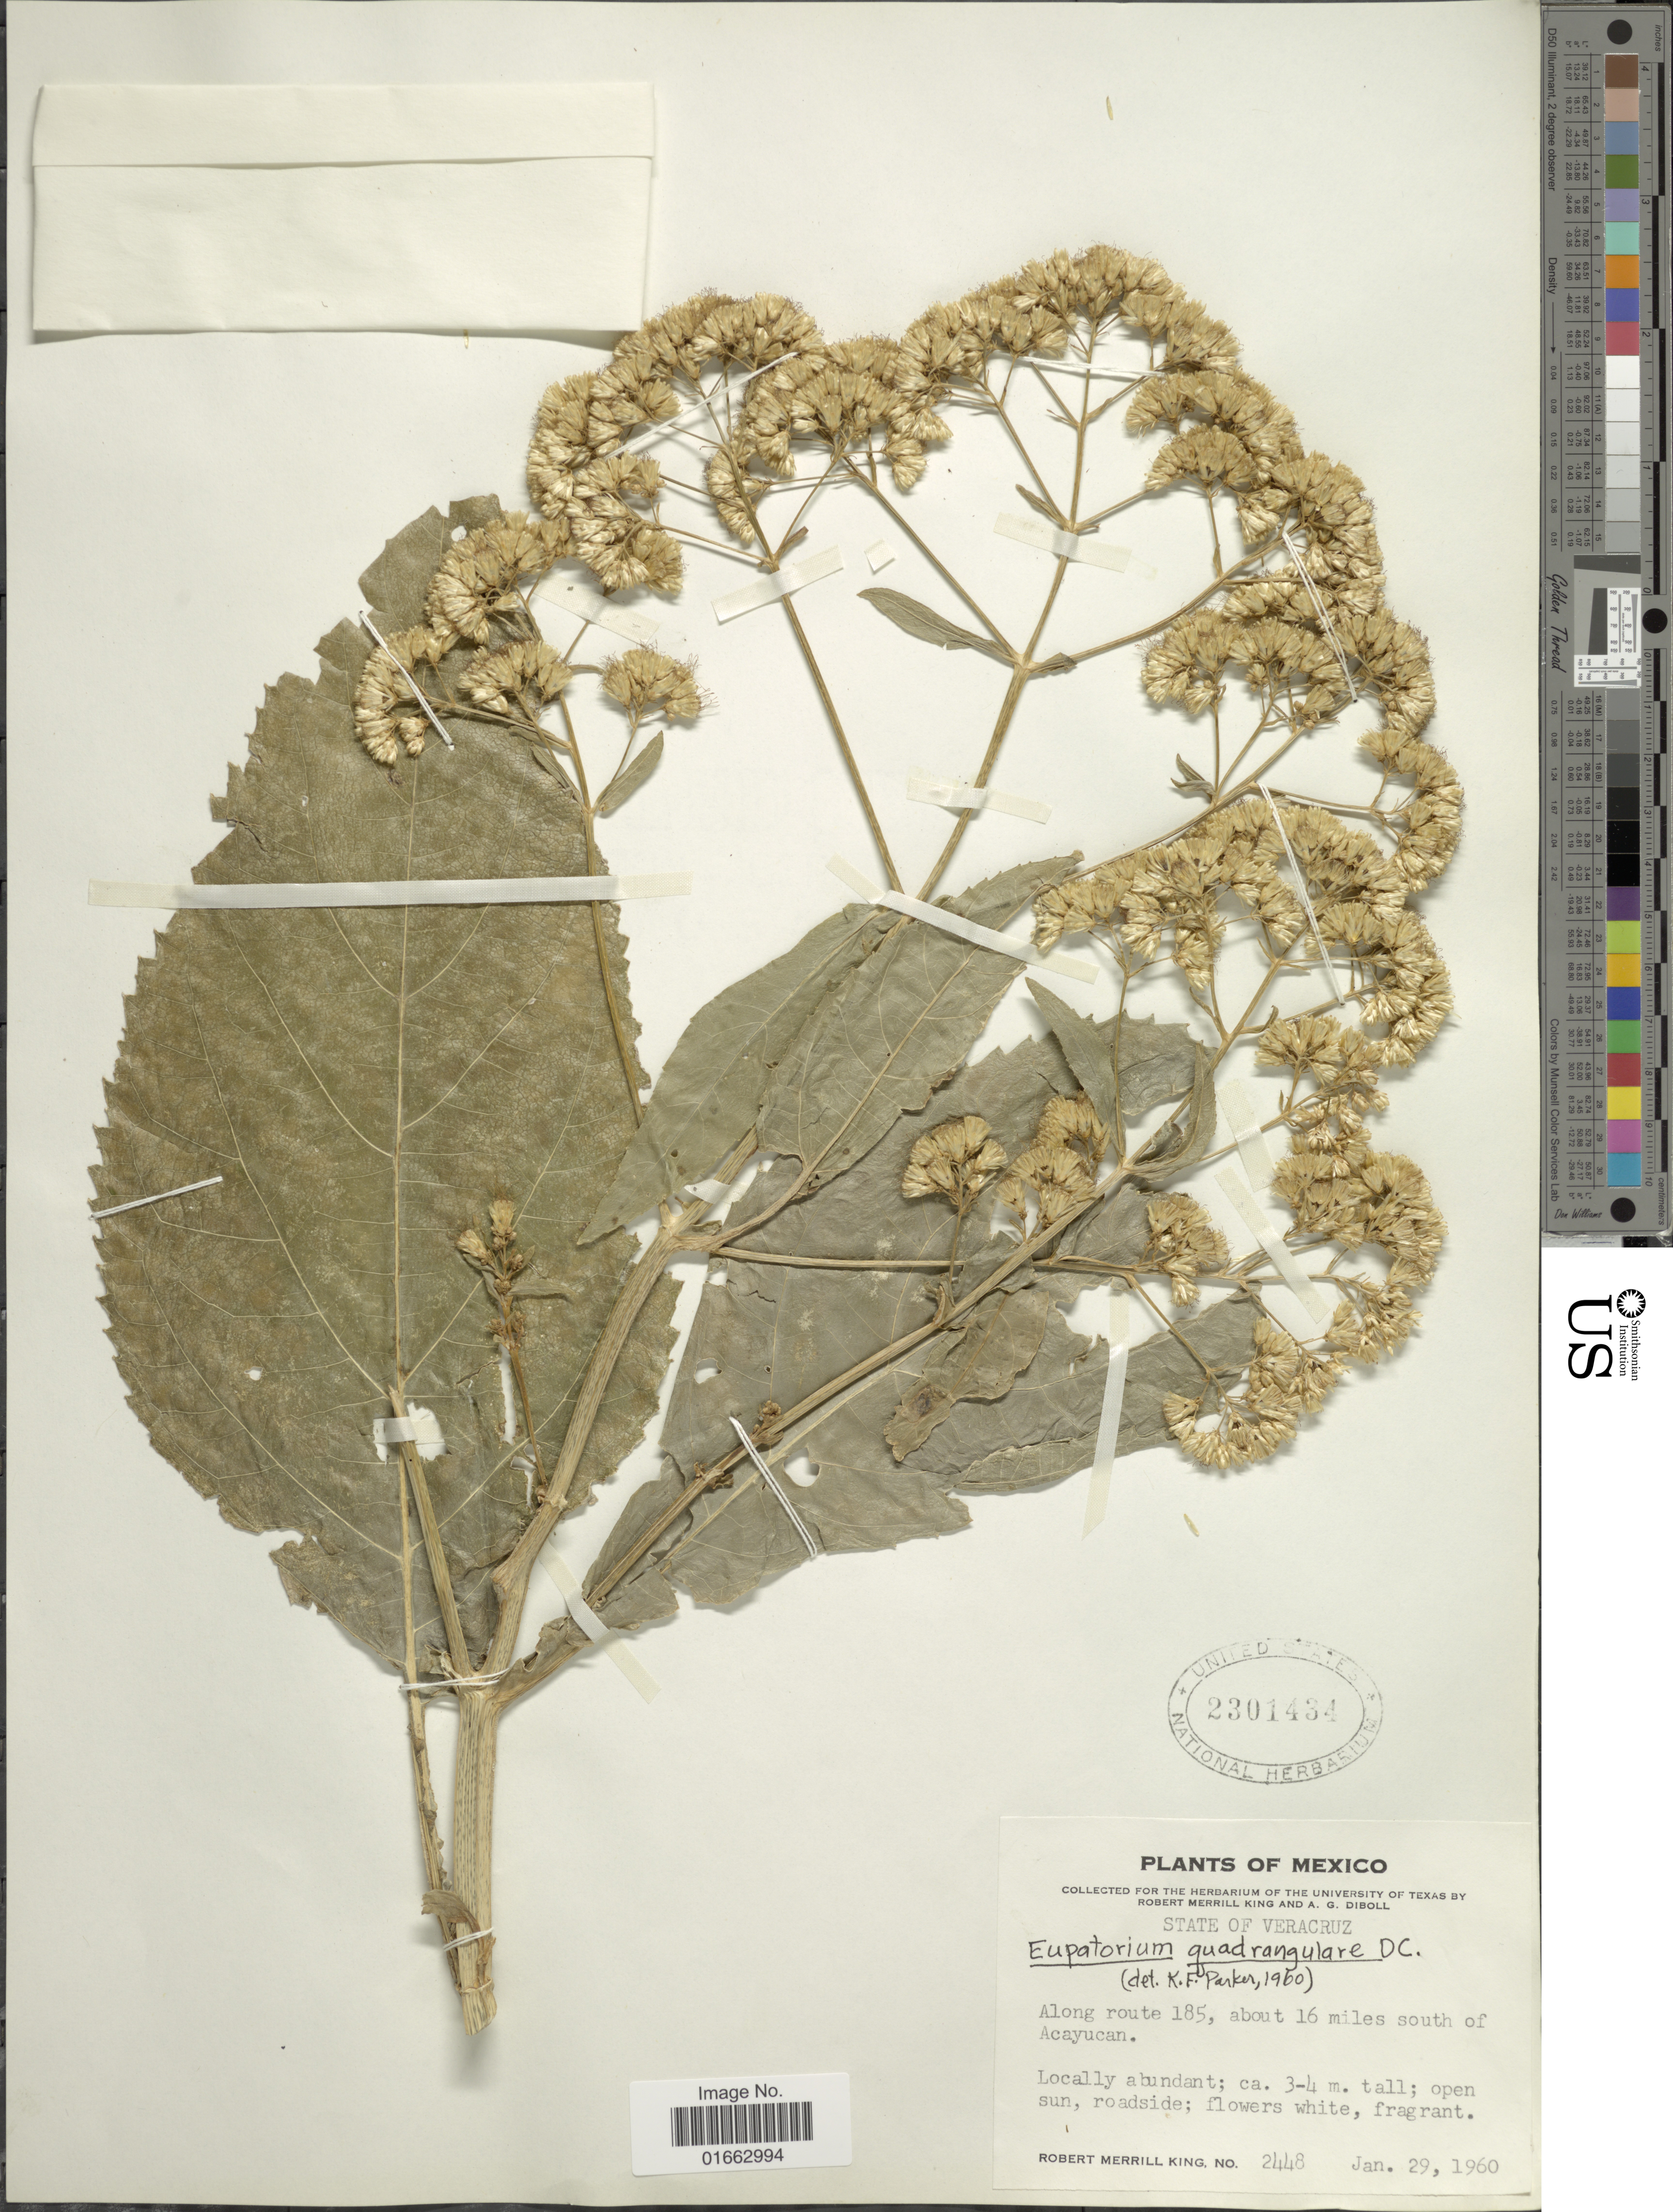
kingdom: Plantae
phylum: Tracheophyta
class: Magnoliopsida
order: Asterales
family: Asteraceae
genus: Critonia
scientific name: Critonia quadrangularis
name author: (DC.) R.M. King & H. Rob.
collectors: R. M. King & A. Diboll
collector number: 2448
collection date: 1960-01-29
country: Mexico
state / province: Veracruz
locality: State of Veracruz, along route 185, about 16 miles south of Acayucan; open sun, roadside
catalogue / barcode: US 2301434